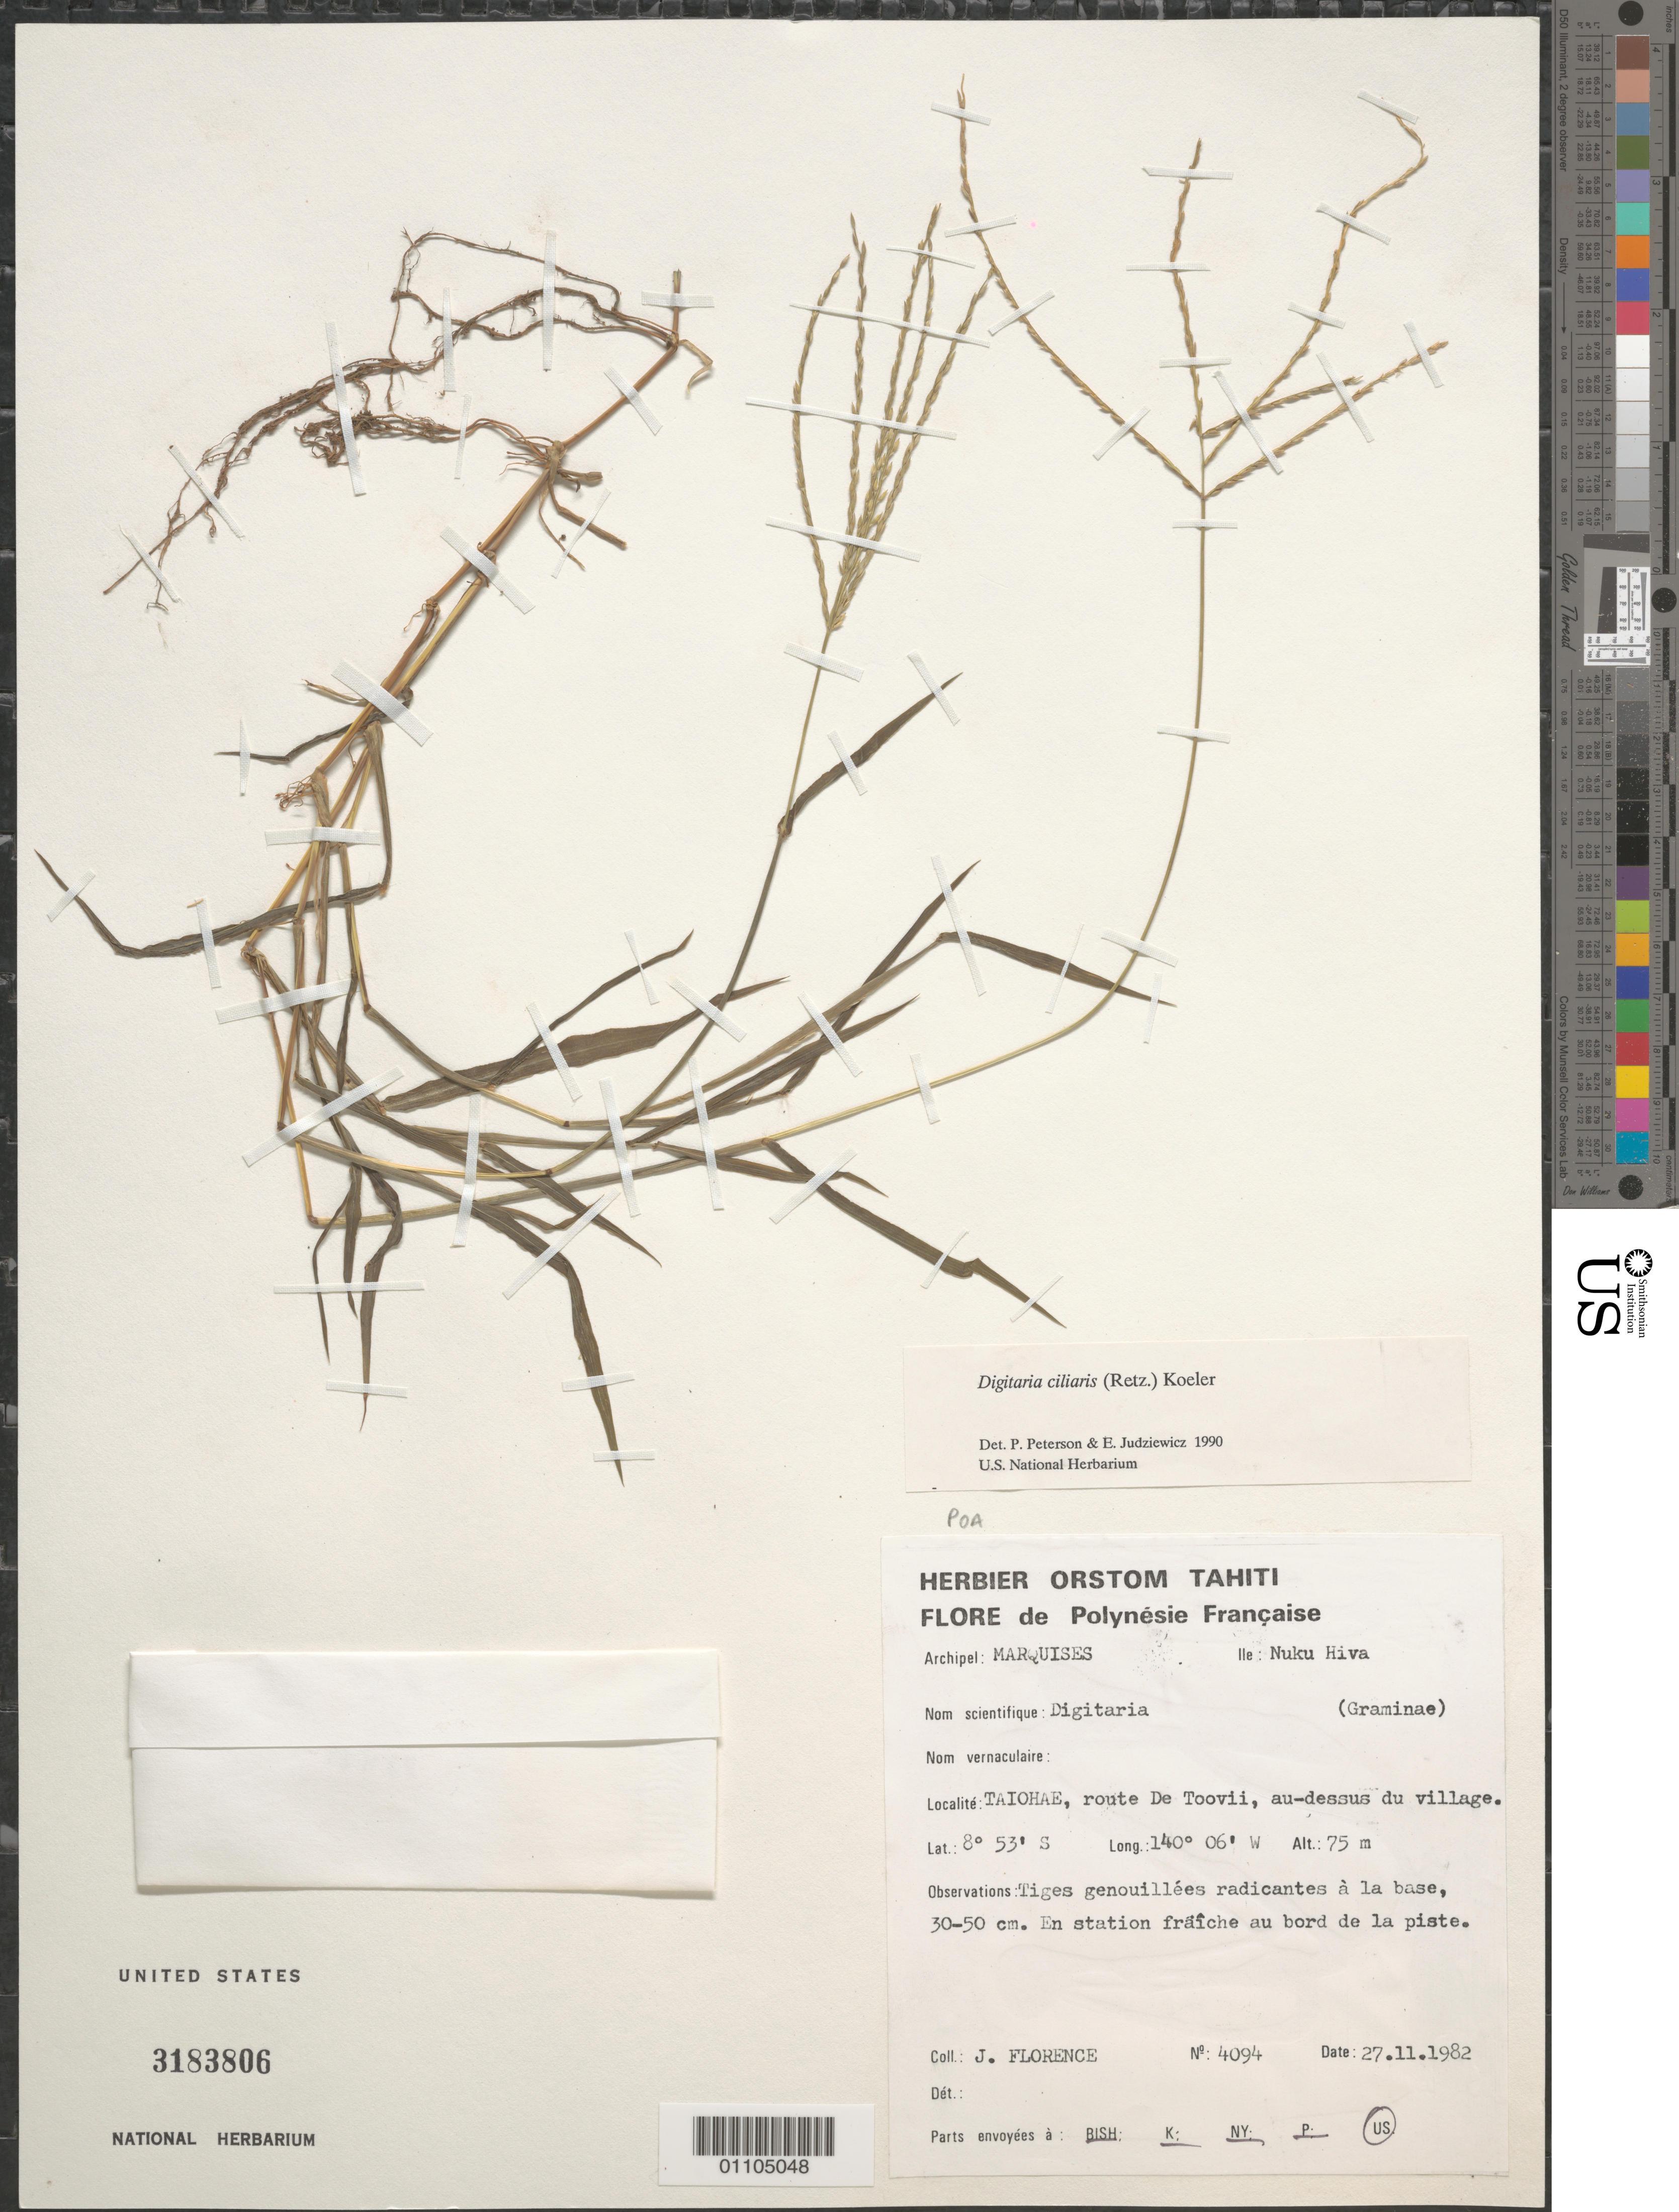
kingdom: Plantae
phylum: Tracheophyta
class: Liliopsida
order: Poales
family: Poaceae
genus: Digitaria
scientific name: Digitaria ciliaris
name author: (Retz.) Koeler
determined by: Peterson, P. M.; Judziewicz, E. J.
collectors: J. Florence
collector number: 4094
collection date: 1982-11-27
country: French Polynesia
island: Nuku Hiva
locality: Taiohae, route de Toovii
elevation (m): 75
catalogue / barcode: US 3183806